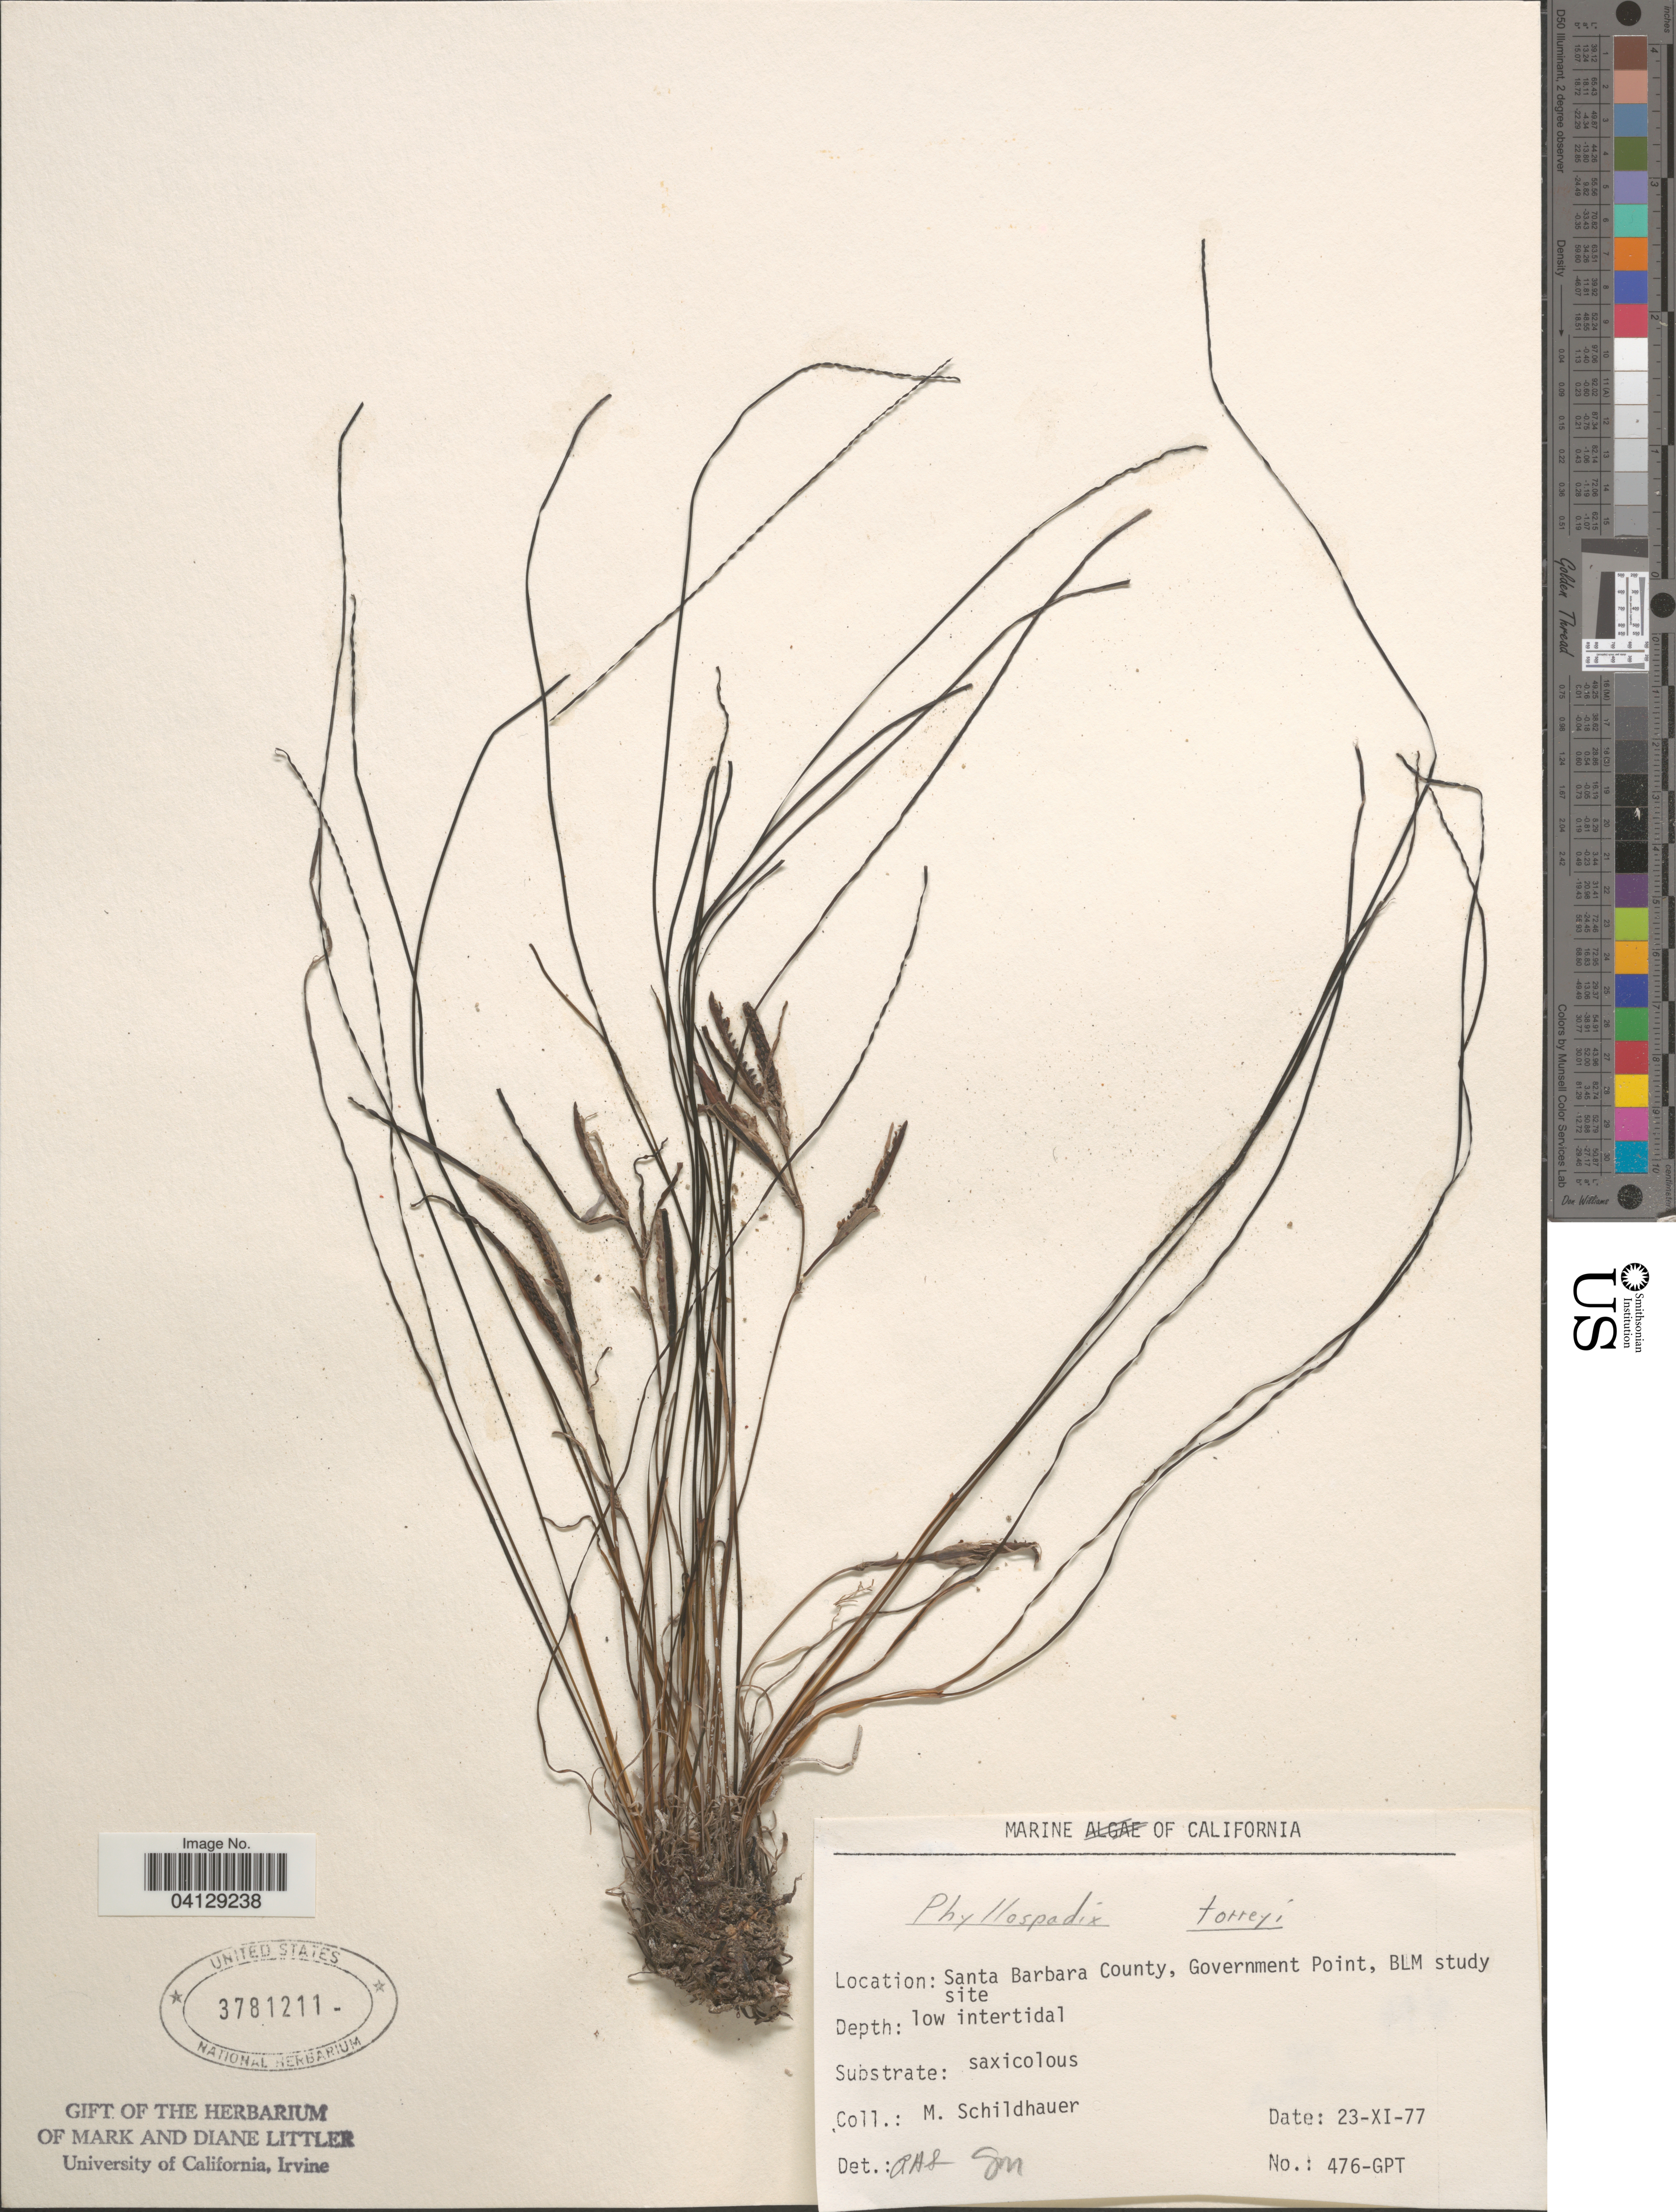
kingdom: Plantae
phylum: Tracheophyta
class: Liliopsida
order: Alismatales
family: Zosteraceae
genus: Phyllospadix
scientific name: Phyllospadix torreyi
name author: S. Watson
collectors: M. Schildhauer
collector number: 476-GPT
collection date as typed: Transcribed d/m/y: 23/11/77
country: United States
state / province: California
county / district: Santa Barbara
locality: Santa Barbara County, Government Point, BLM study site.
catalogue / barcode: US 3781211